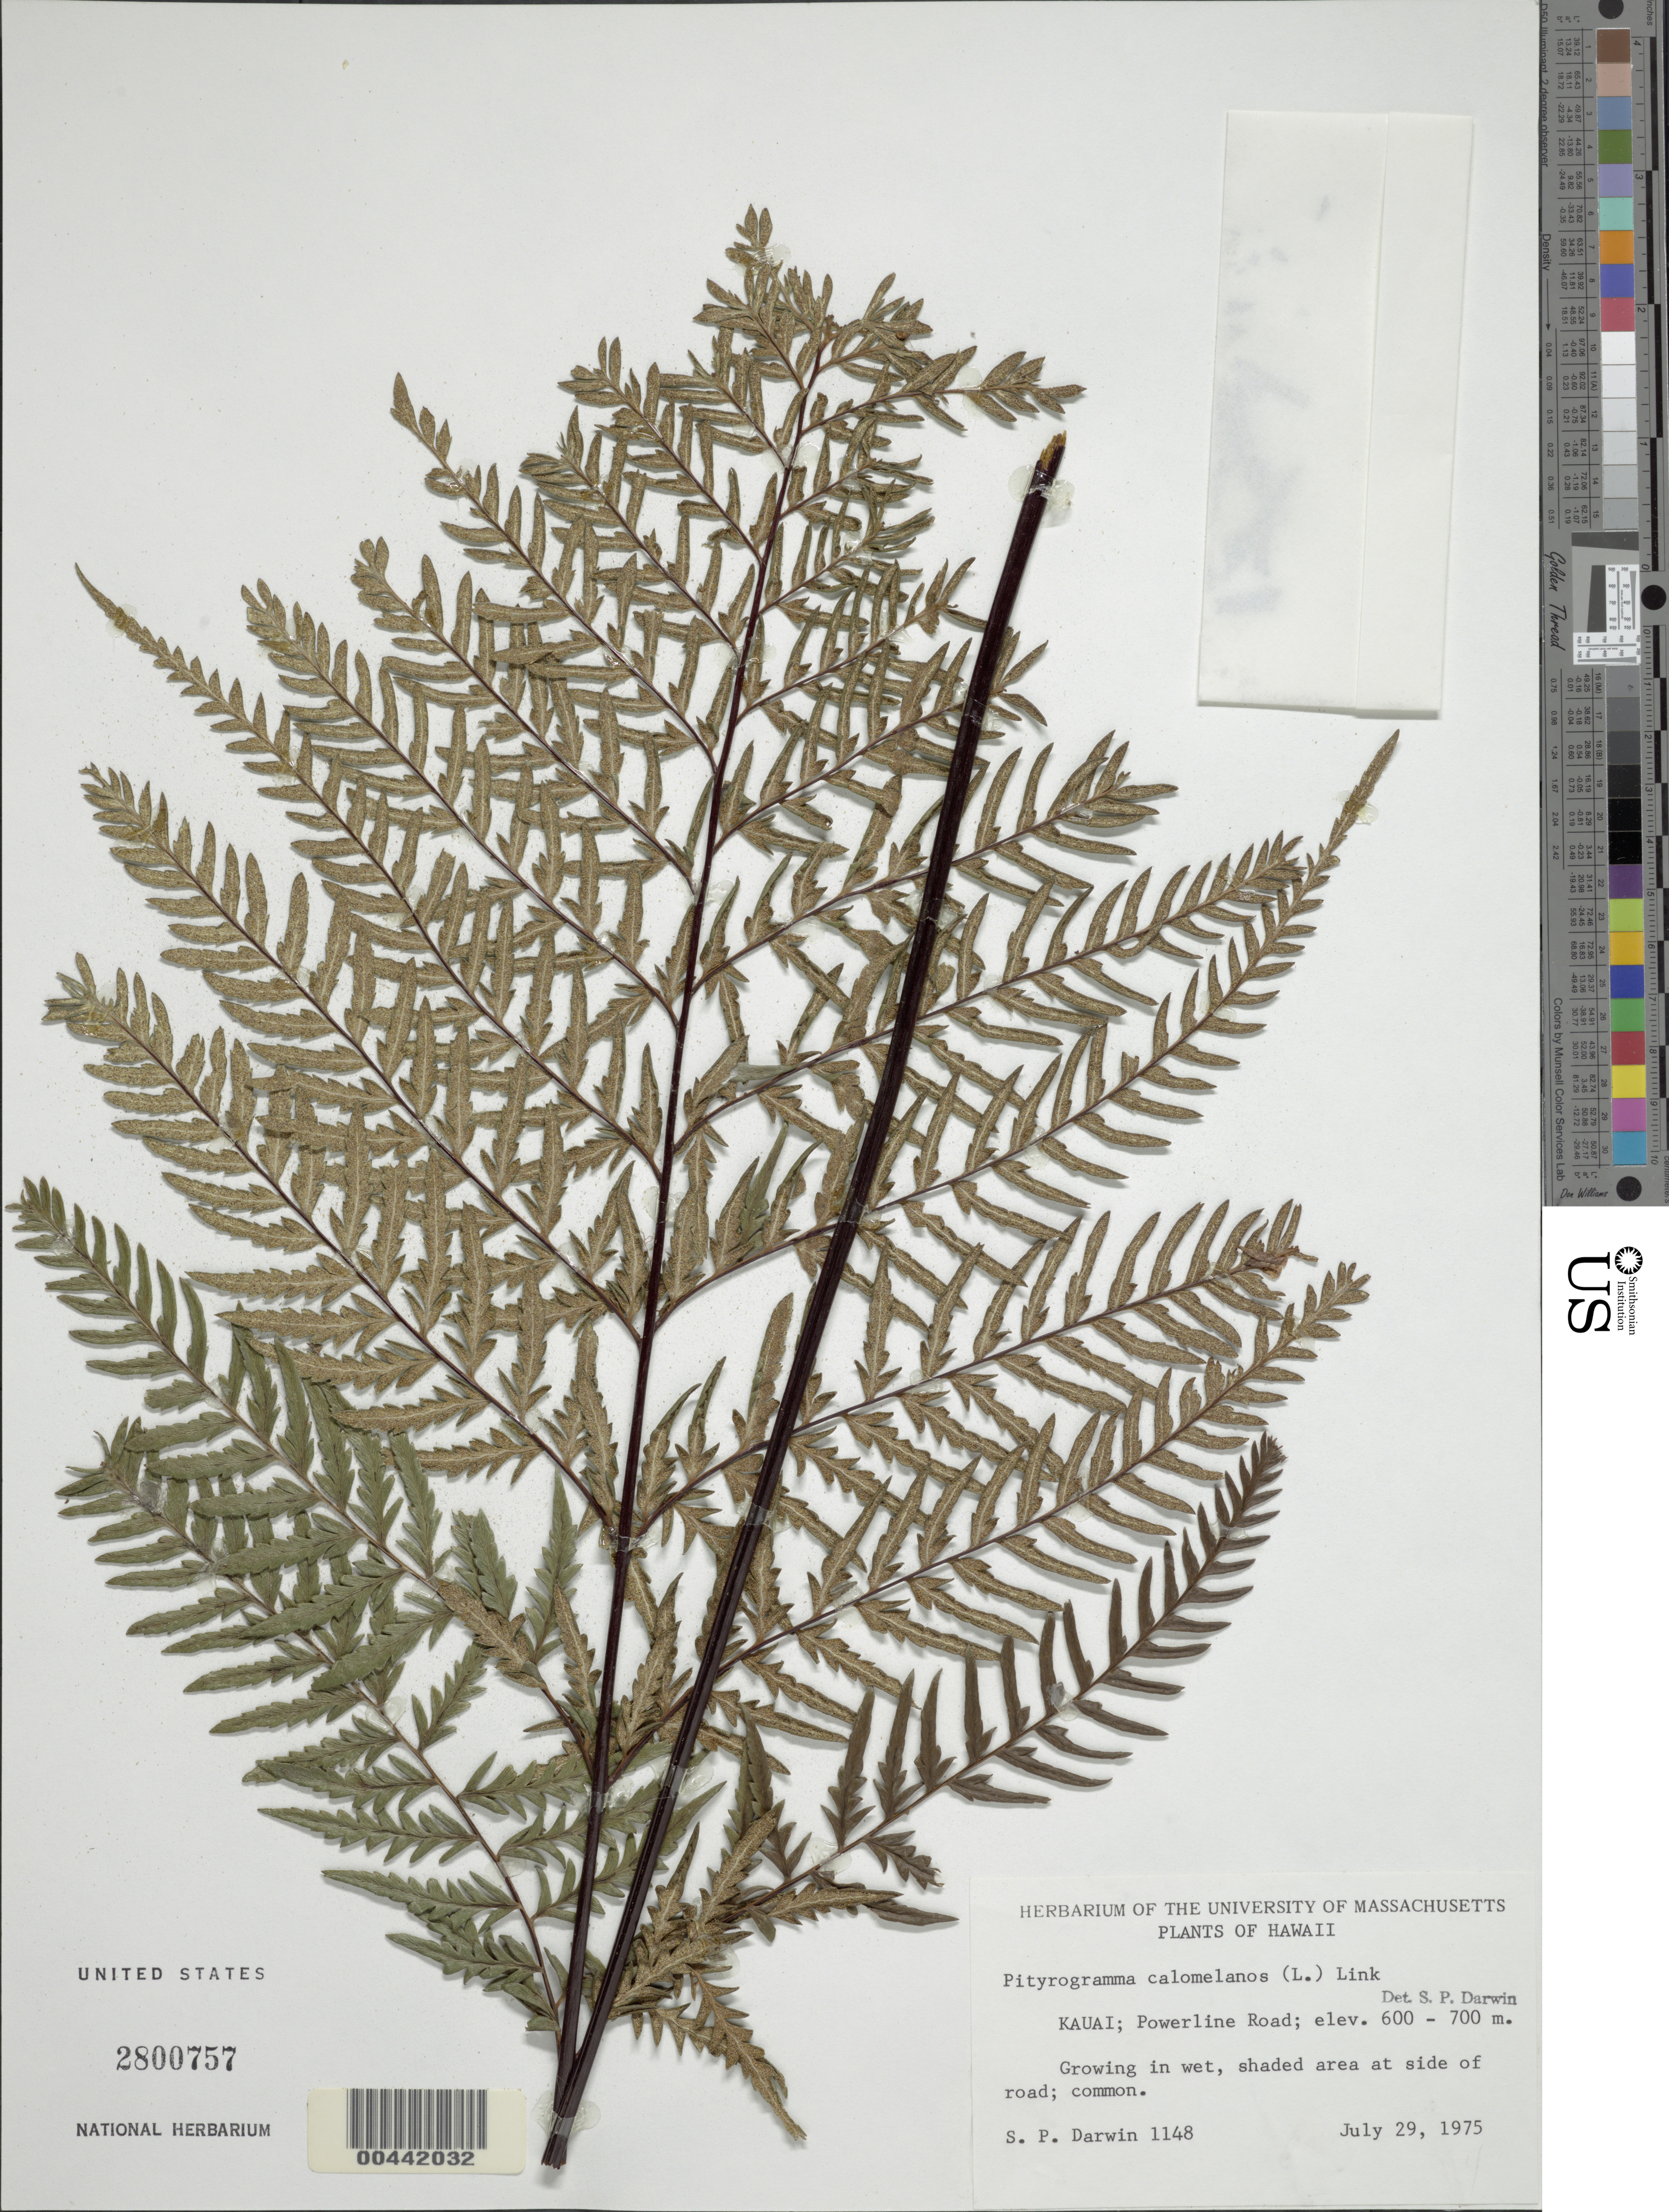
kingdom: Plantae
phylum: Tracheophyta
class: Polypodiopsida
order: Polypodiales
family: Pteridaceae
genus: Pityrogramma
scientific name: Pityrogramma calomelanos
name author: (L.) Link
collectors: S. P. Darwin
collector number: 1148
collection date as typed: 29 Jul 1975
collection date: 1975-07-29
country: United States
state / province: Hawaii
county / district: Kauai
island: Kaua'i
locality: Powerline Rd.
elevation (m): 600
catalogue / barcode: US 2800757